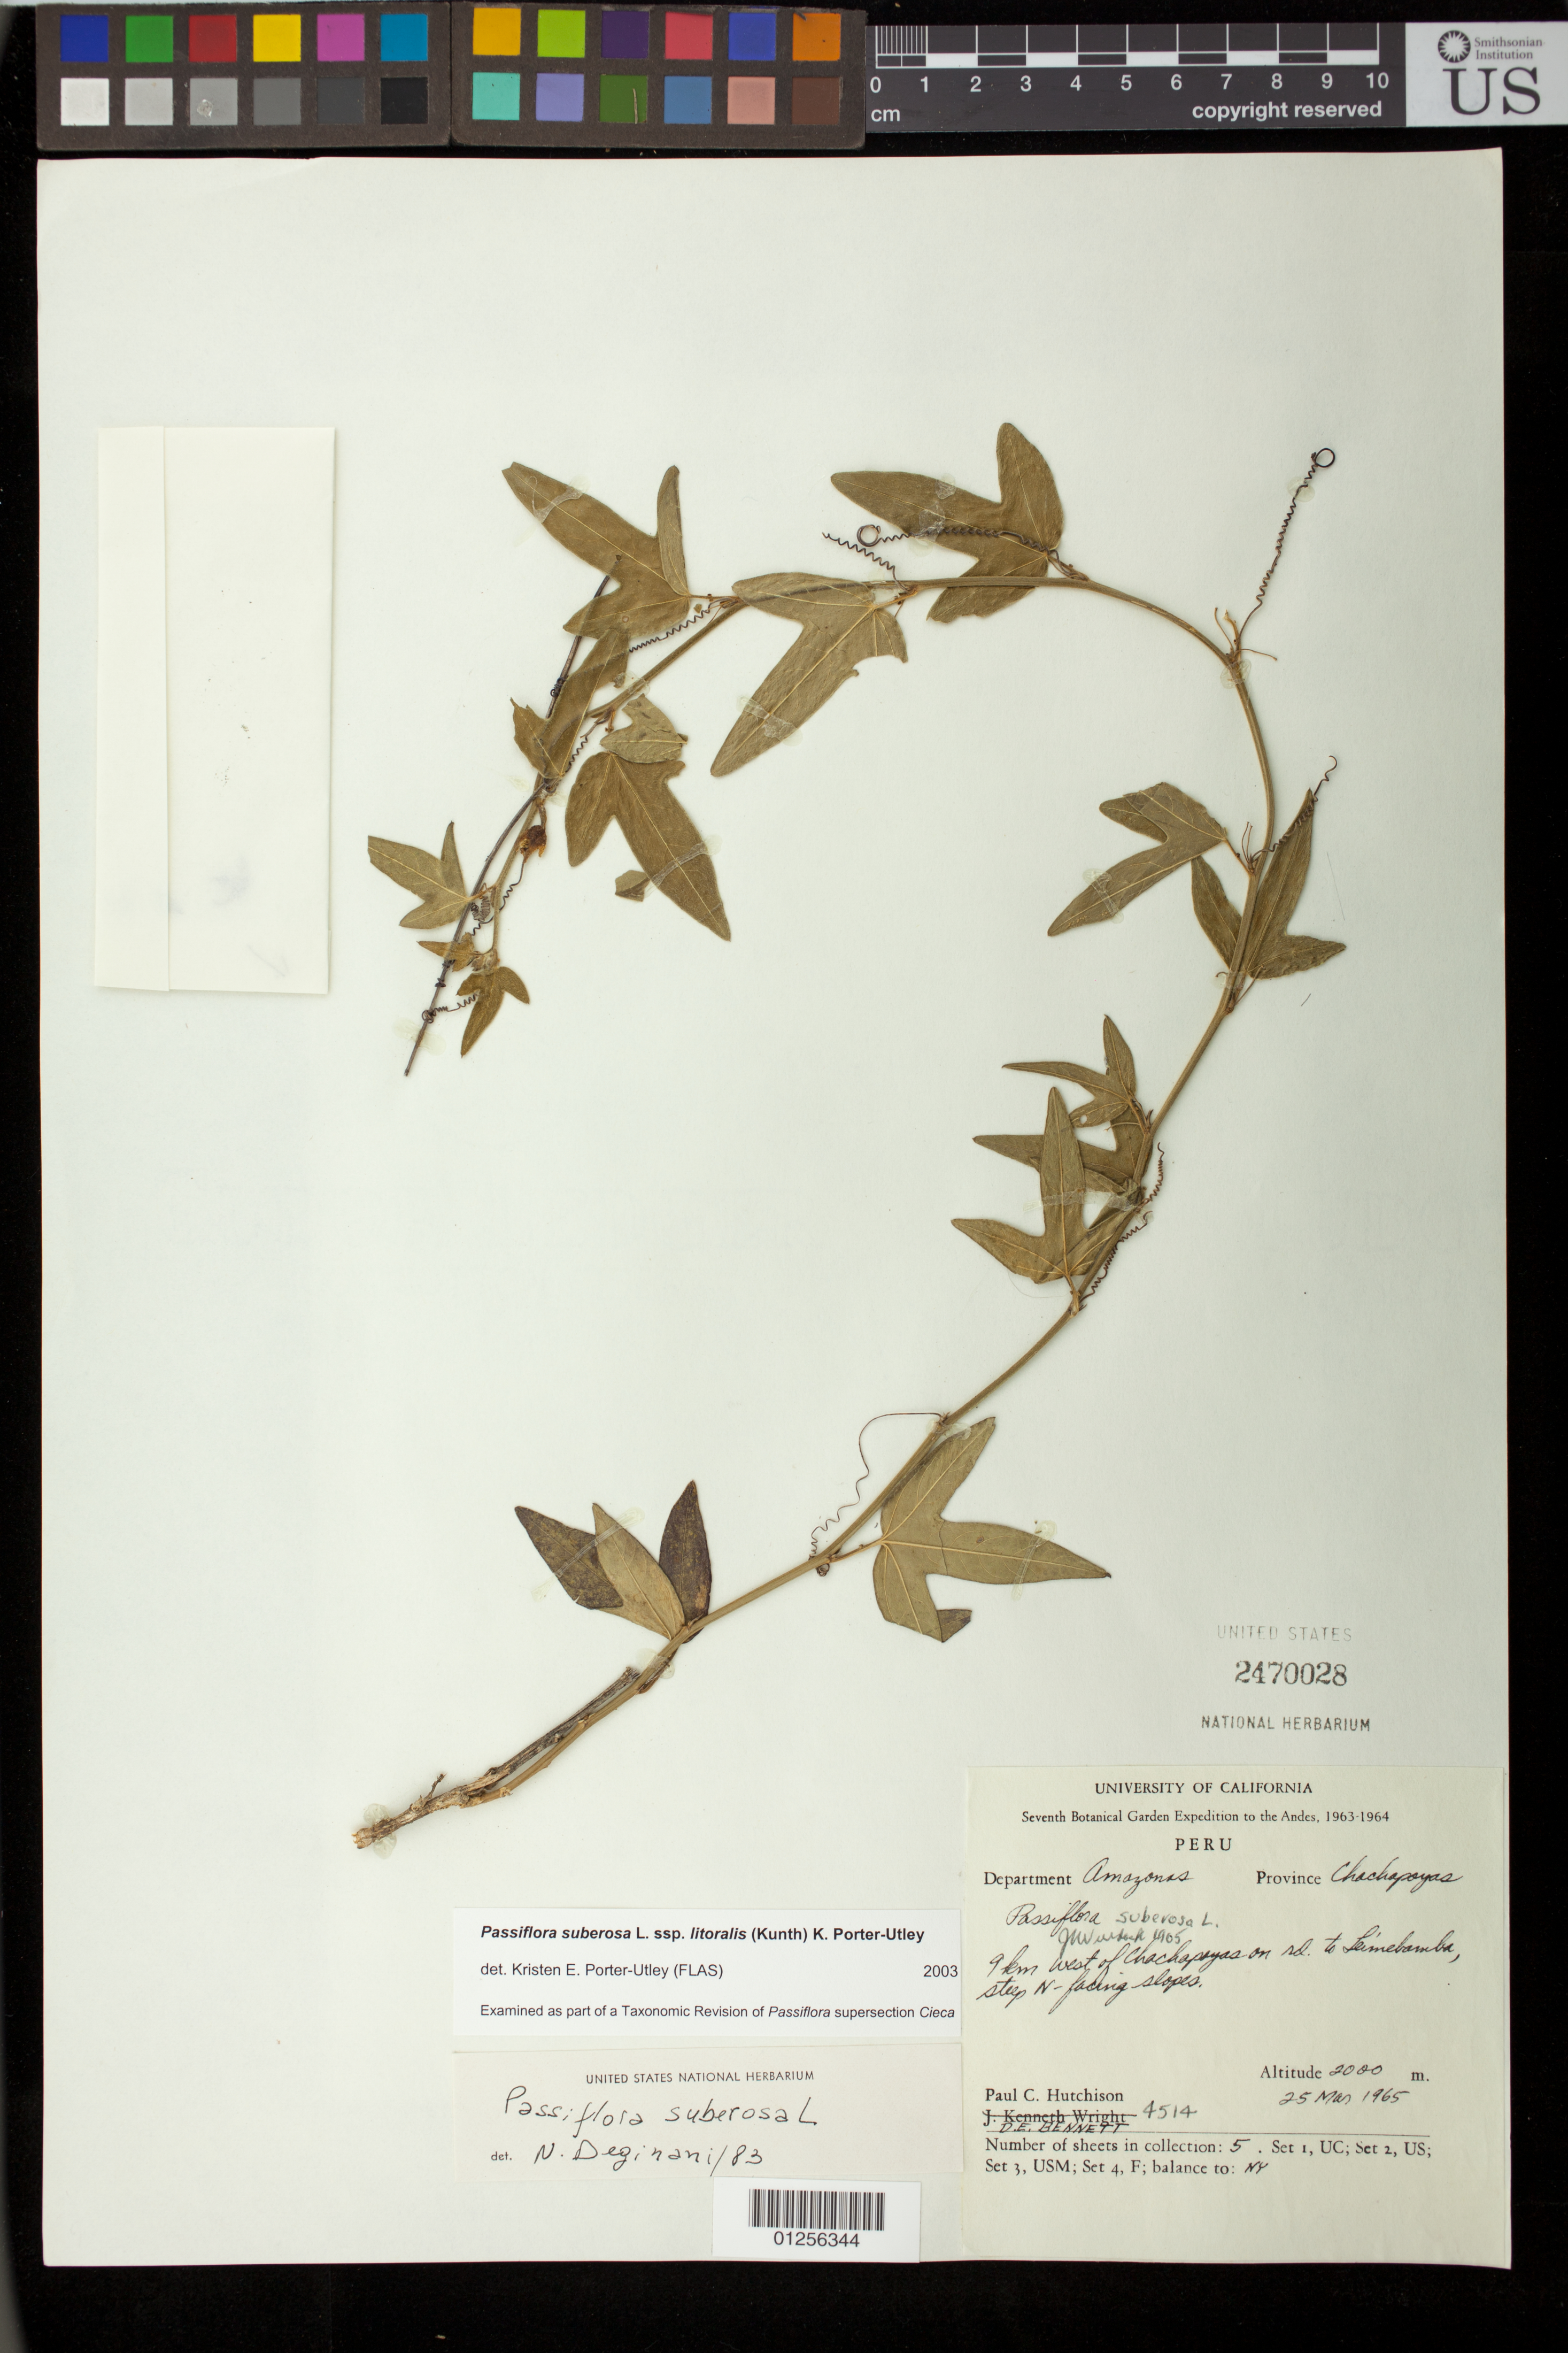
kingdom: Plantae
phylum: Tracheophyta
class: Magnoliopsida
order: Malpighiales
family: Passifloraceae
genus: Passiflora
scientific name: Passiflora suberosa subsp. litoralis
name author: (Kunth) Port.-Utl. et al.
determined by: Porter-Utley, Kristen E.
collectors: P. C. Hutchison & D. E. Bennett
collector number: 4514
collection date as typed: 25 March 1965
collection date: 1965-03-25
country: Peru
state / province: Amazonas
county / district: Chachapoyas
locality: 9 km W of chachapayas on road to Leimebamba, steep N-facing slopes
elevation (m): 2000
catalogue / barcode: US 2470028